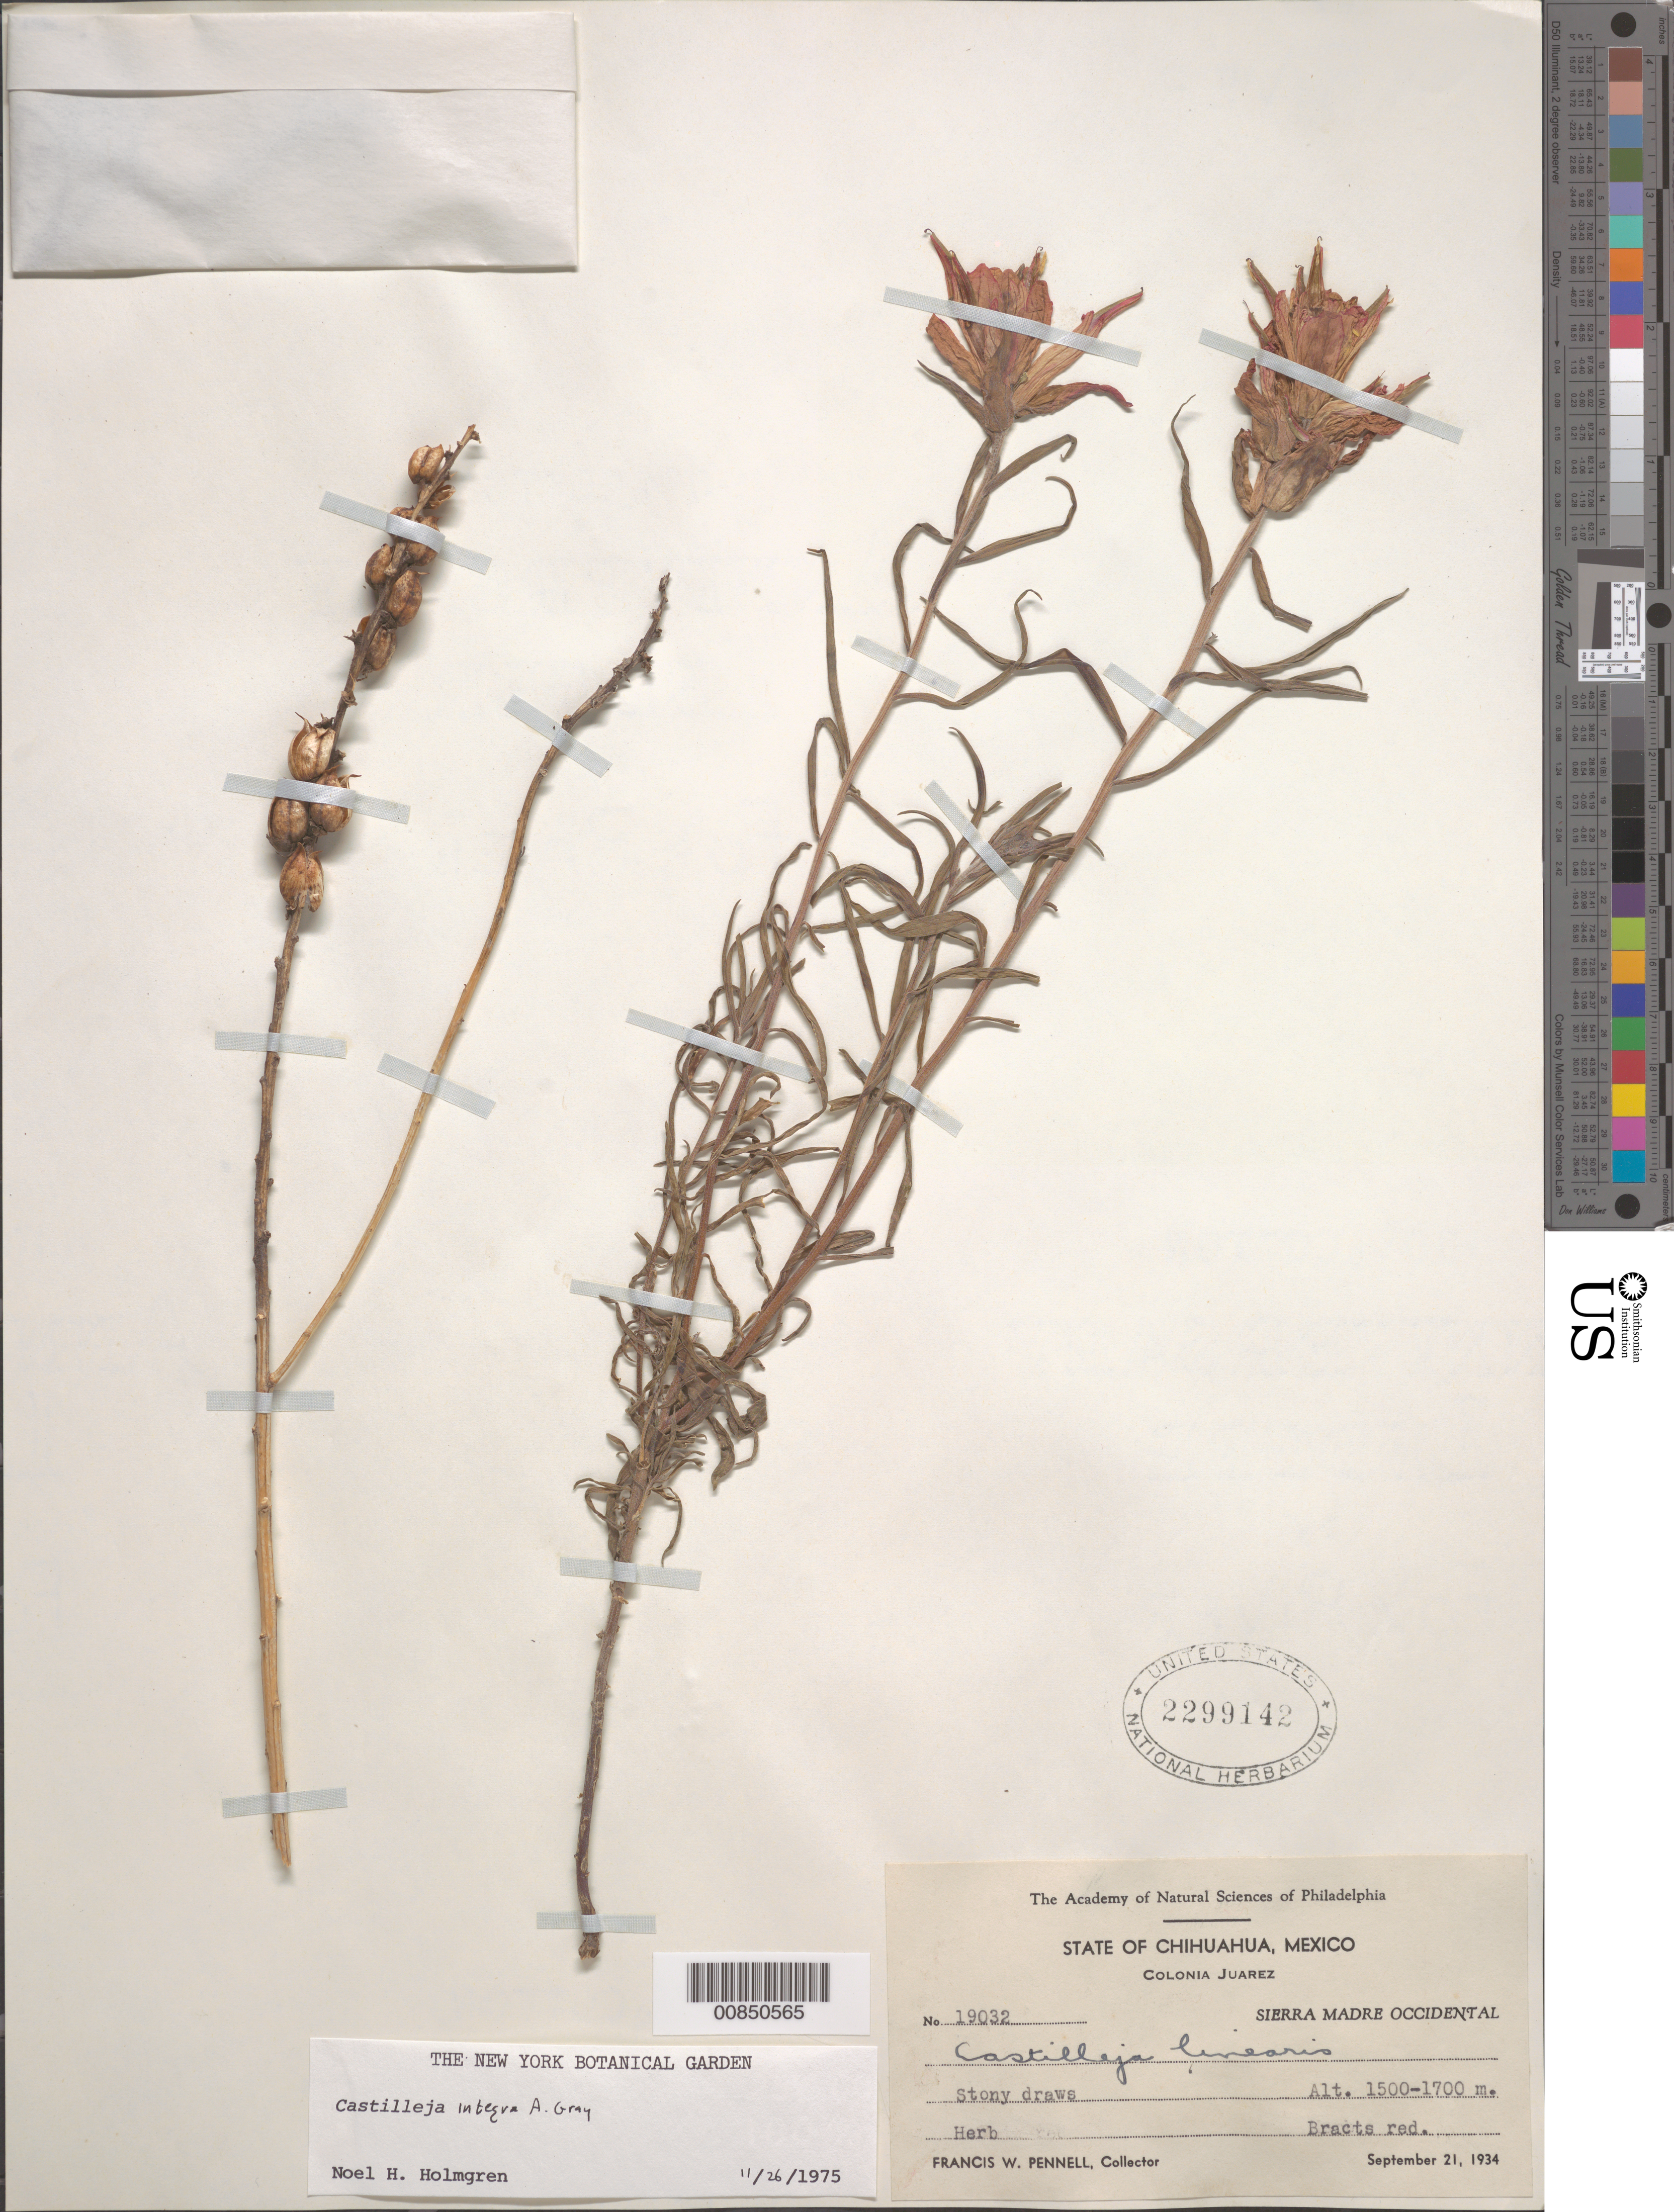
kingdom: Plantae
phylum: Tracheophyta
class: Magnoliopsida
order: Lamiales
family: Orobanchaceae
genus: Castilleja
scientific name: Castilleja integra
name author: A. Gray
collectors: F. W. Pennell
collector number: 19032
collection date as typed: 21 Sep 1934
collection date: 1934-09-21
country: Mexico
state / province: Chihuahua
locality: Colonia Juárez, Sierra Madre Occidental, Chihuahua.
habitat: Stony draws.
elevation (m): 1700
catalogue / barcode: US 2299142